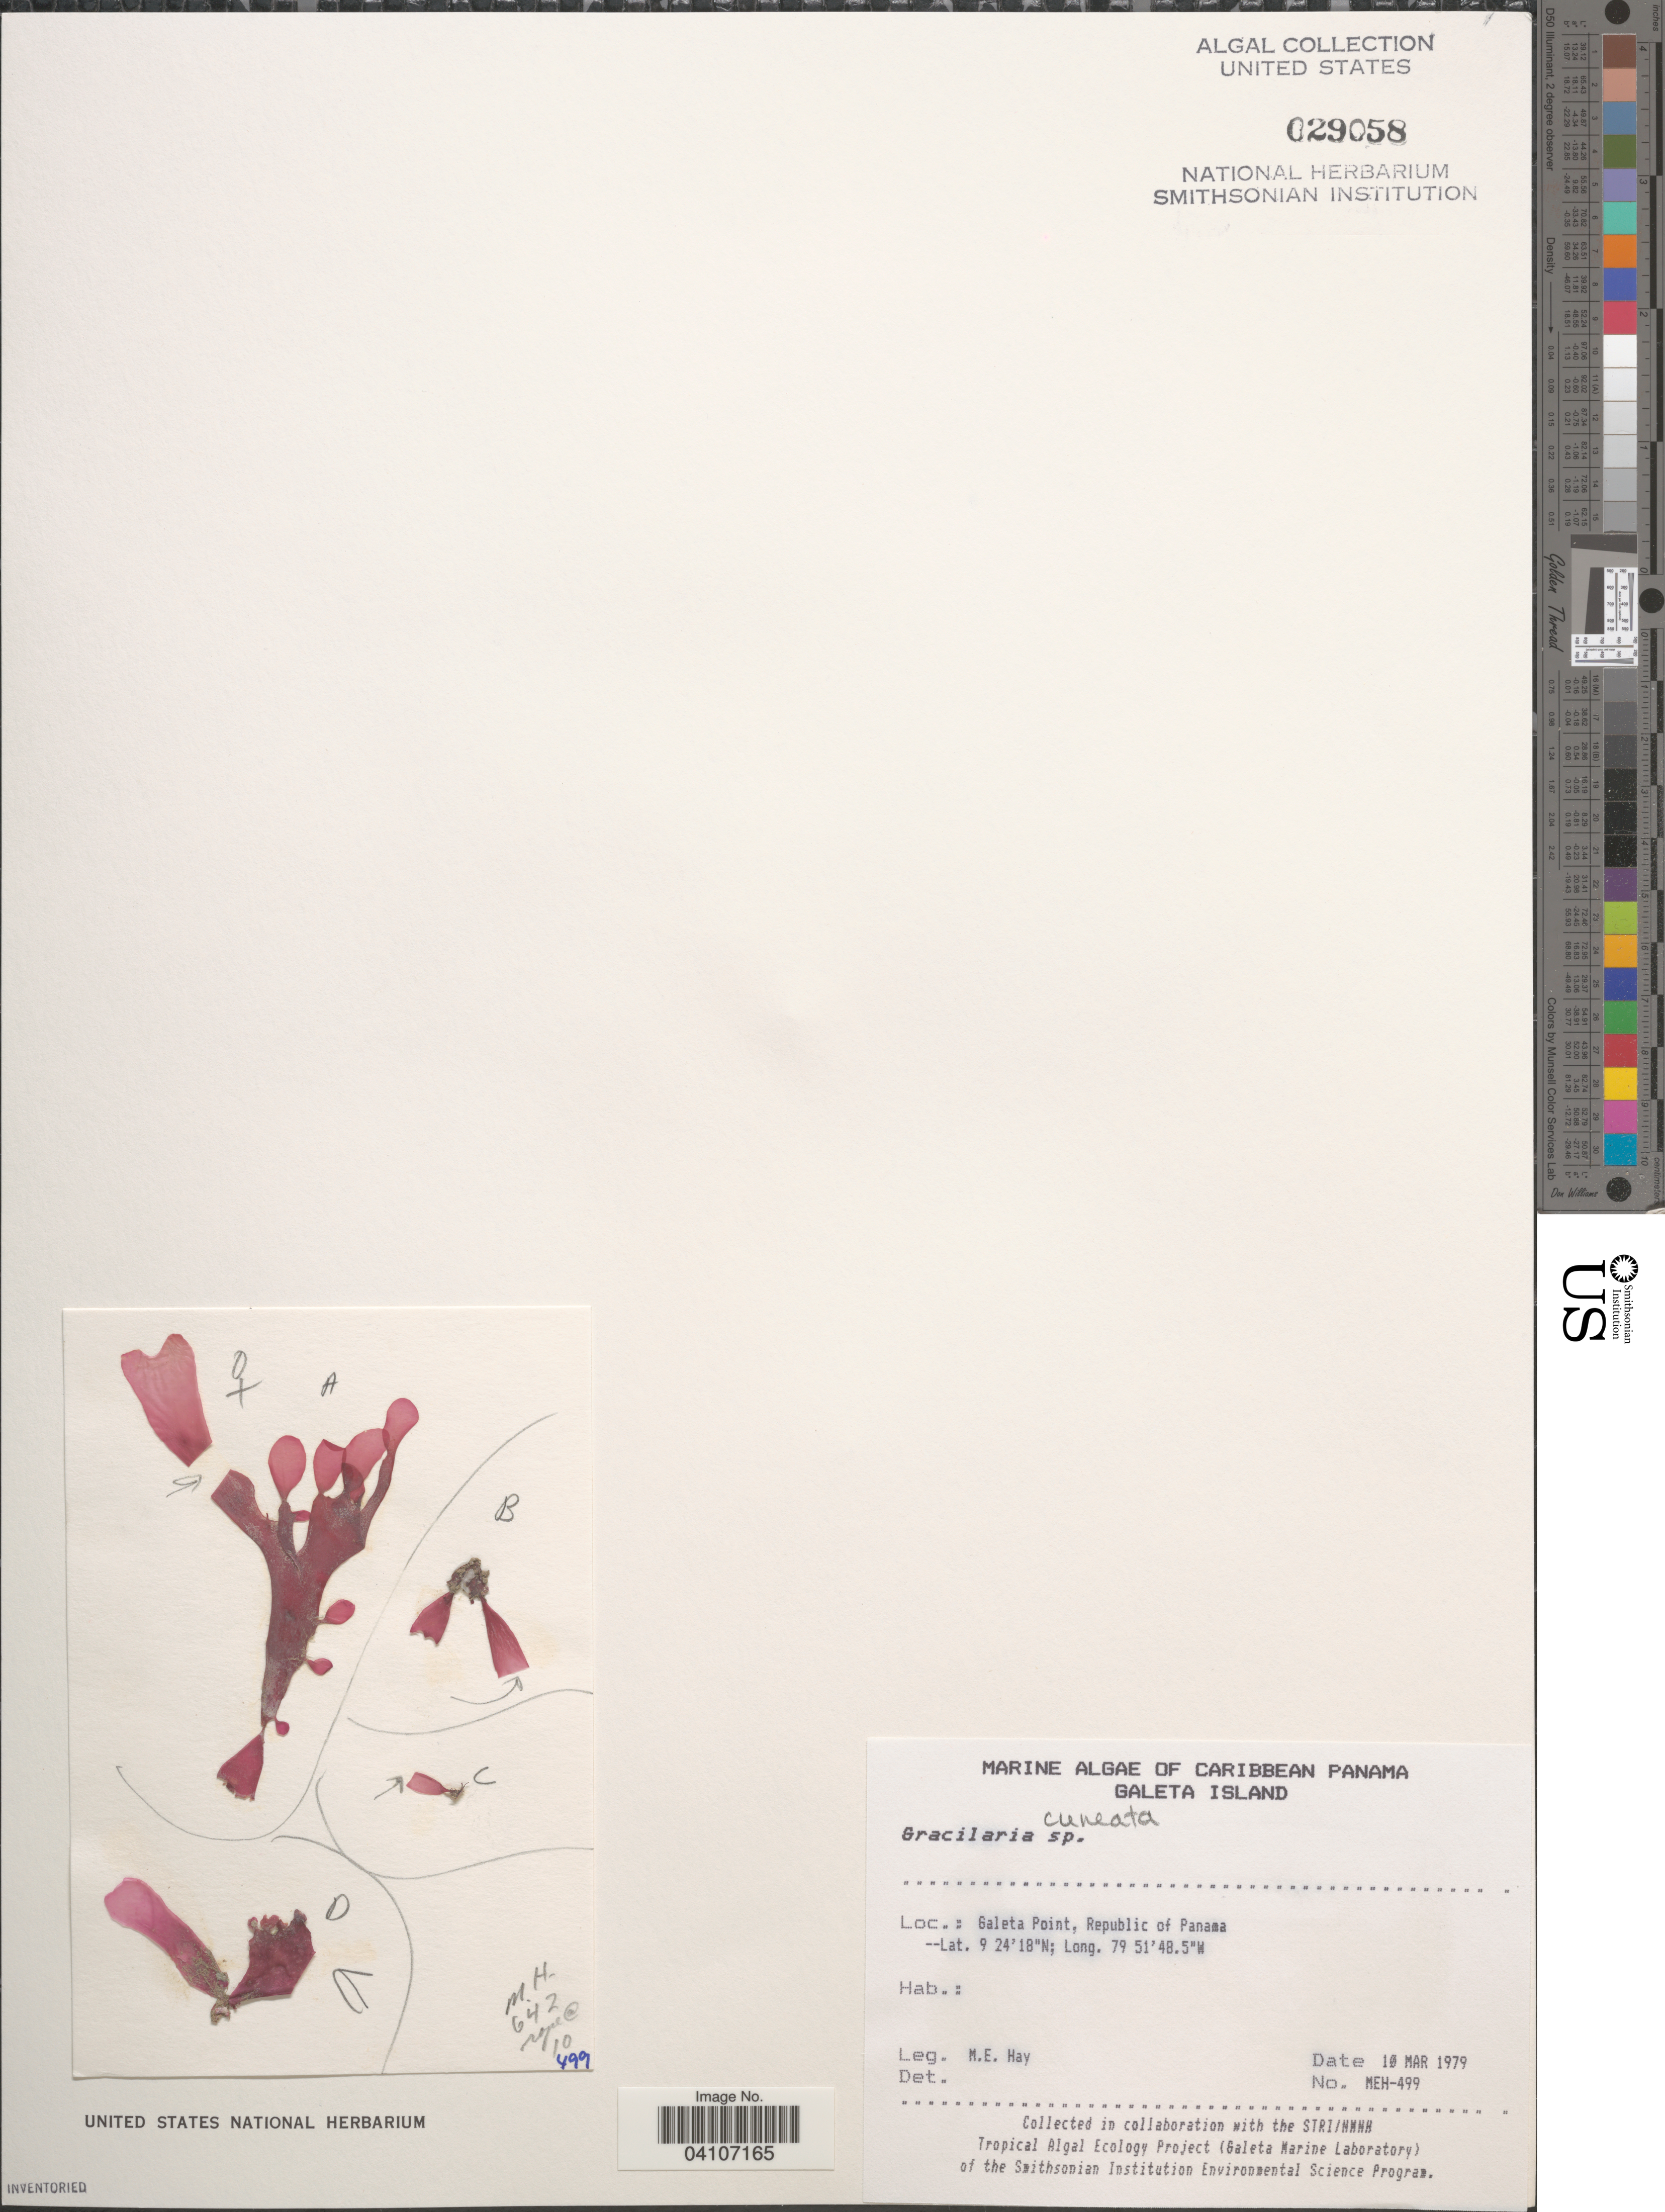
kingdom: Plantae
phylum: Rhodophyta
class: Florideophyceae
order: Gracilariales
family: Gracilariaceae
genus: Gracilaria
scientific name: Gracilaria cuneata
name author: Aresch.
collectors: M. E. Hay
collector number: MEH-499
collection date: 1979-03-10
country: Panama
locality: Caribbean Panama. Galeta Island. Galeta Point, Republic of Panama.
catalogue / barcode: US 29058